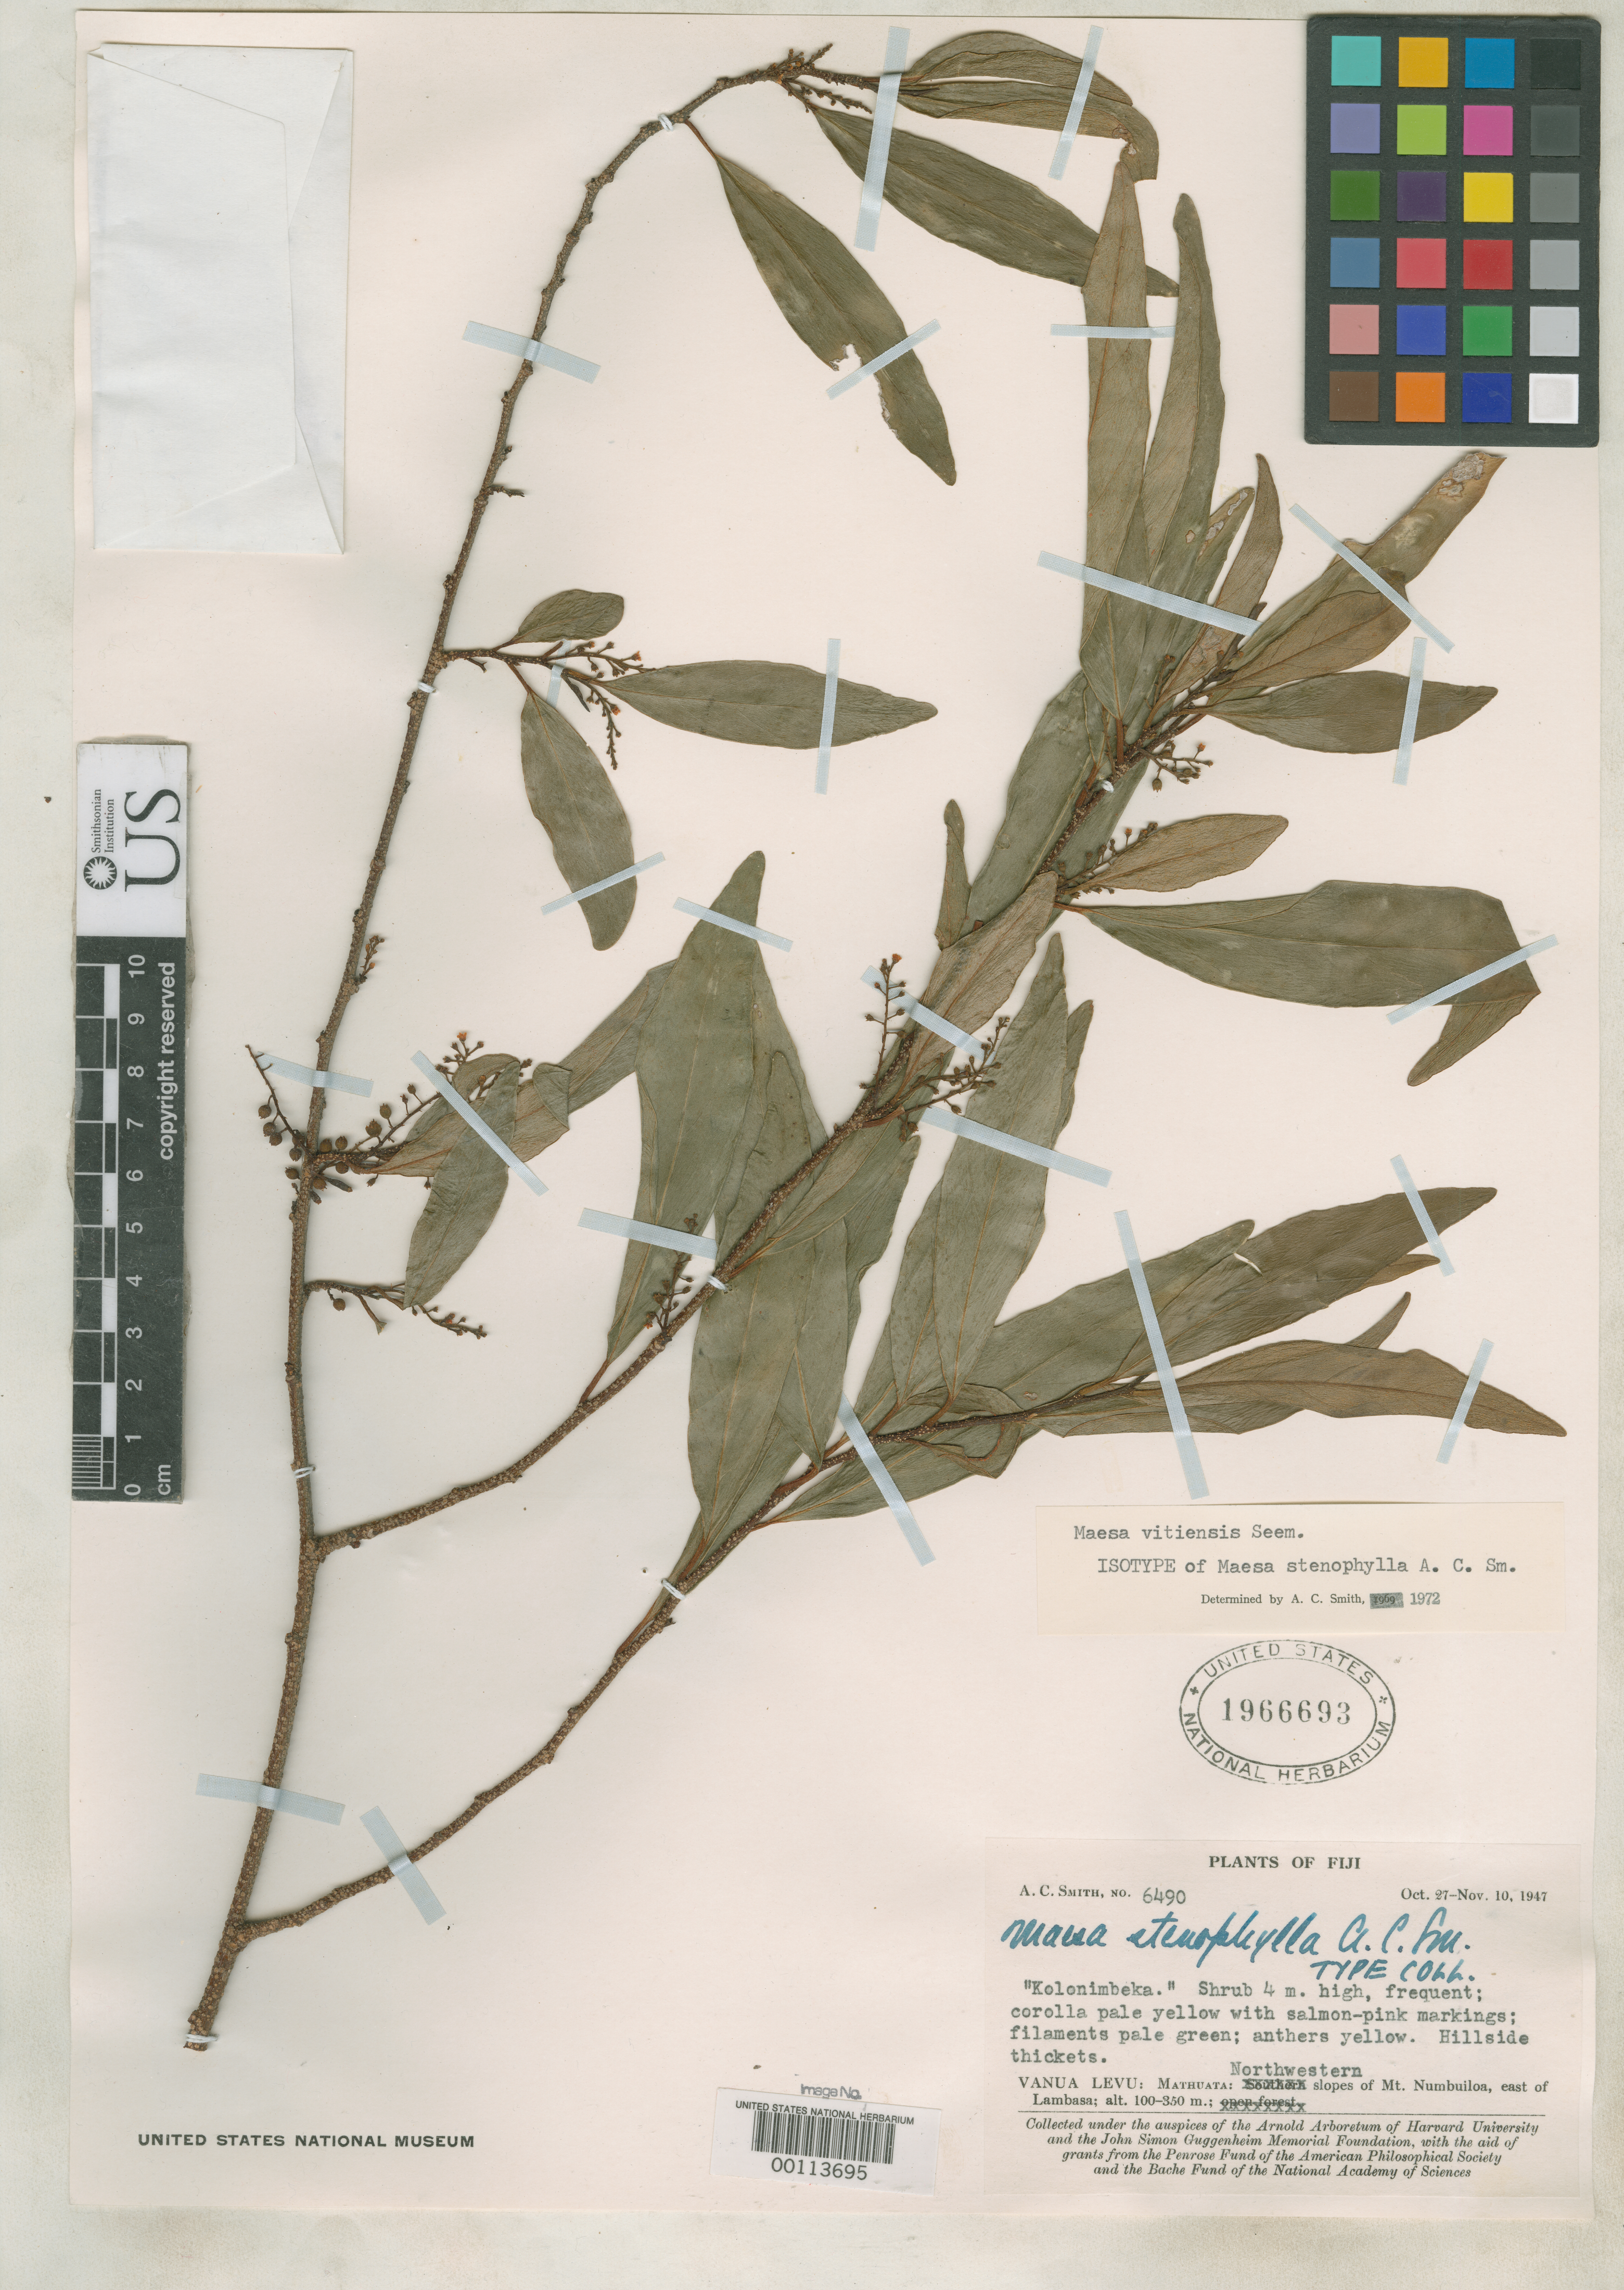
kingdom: Plantae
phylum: Tracheophyta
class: Magnoliopsida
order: Ericales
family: Primulaceae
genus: Maesa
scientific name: Maesa stenophylla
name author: A.C. Sm.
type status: Isotype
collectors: A. C. Smith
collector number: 6490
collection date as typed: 06 Nov 1947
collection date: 1947-11-06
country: Fiji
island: Vanua Levu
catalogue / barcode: US 1966693